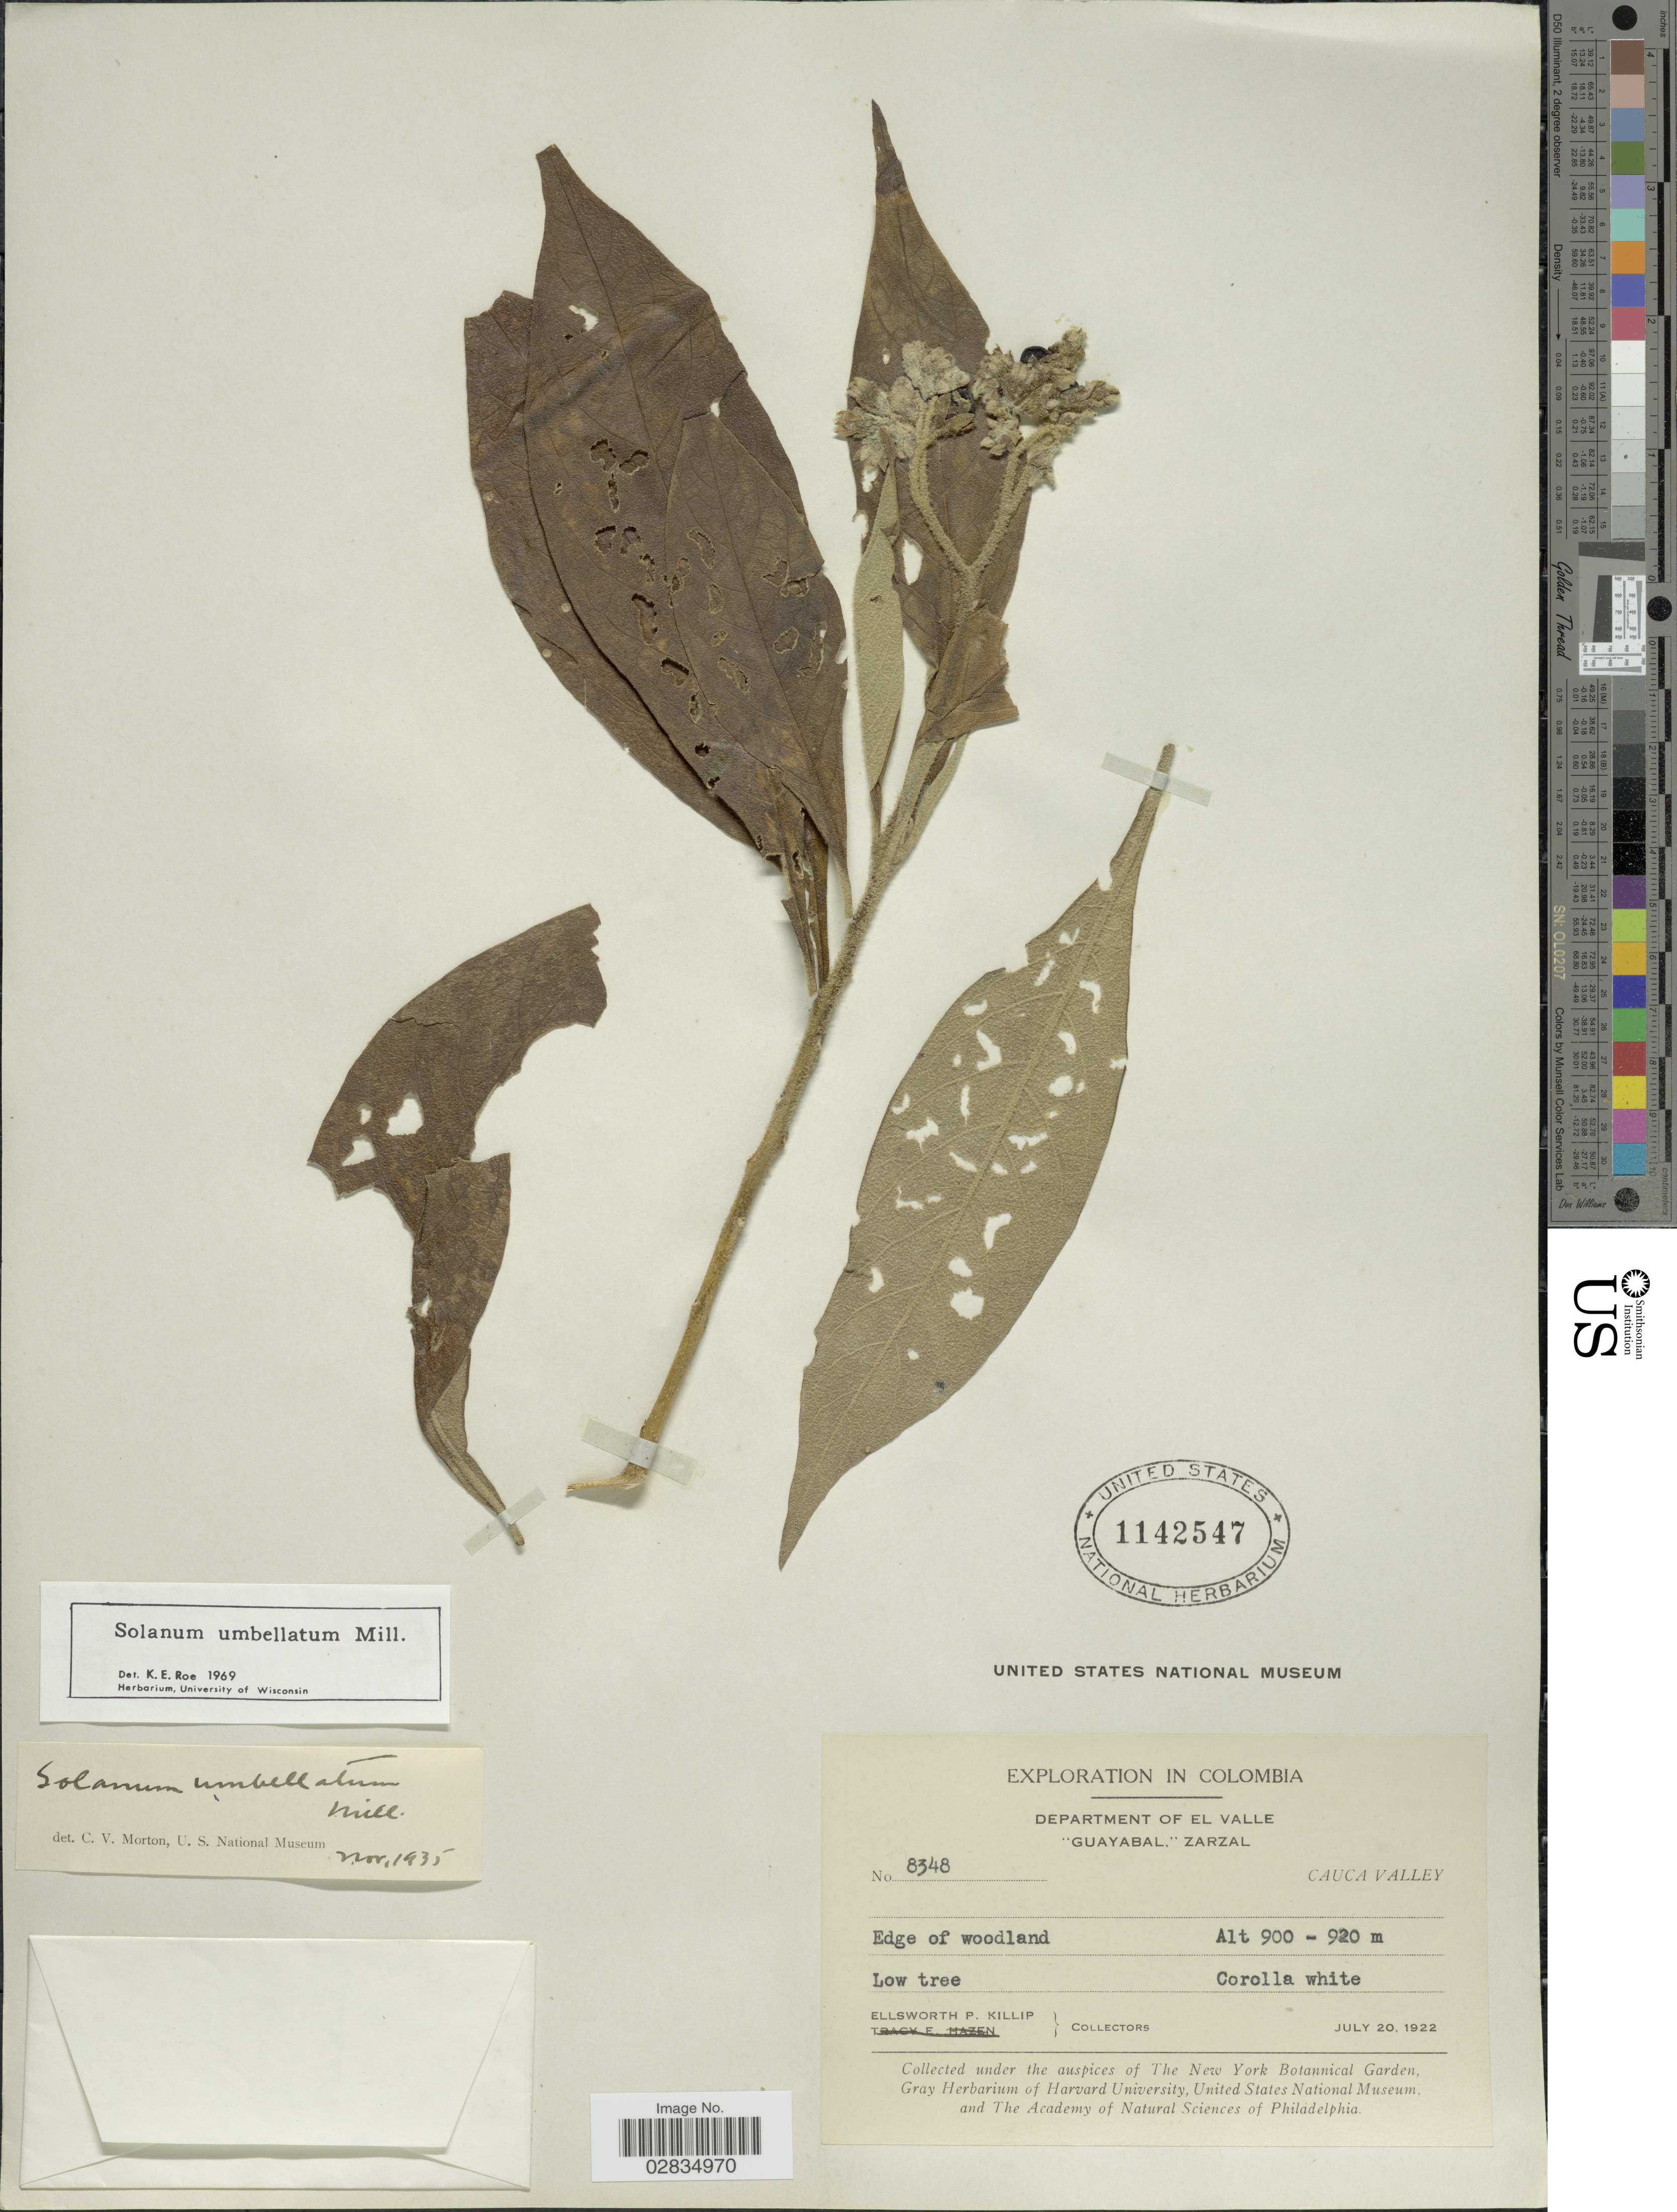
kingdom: Plantae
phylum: Tracheophyta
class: Magnoliopsida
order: Solanales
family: Solanaceae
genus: Solanum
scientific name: Solanum umbellatum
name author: Mill.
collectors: E. P. Killip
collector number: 8348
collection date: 1922-07-20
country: Colombia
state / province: Valle del Cauca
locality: Department of El Valle, "Guayabal", Zarzal, Cauca Valley.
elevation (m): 900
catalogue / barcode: US 1142547